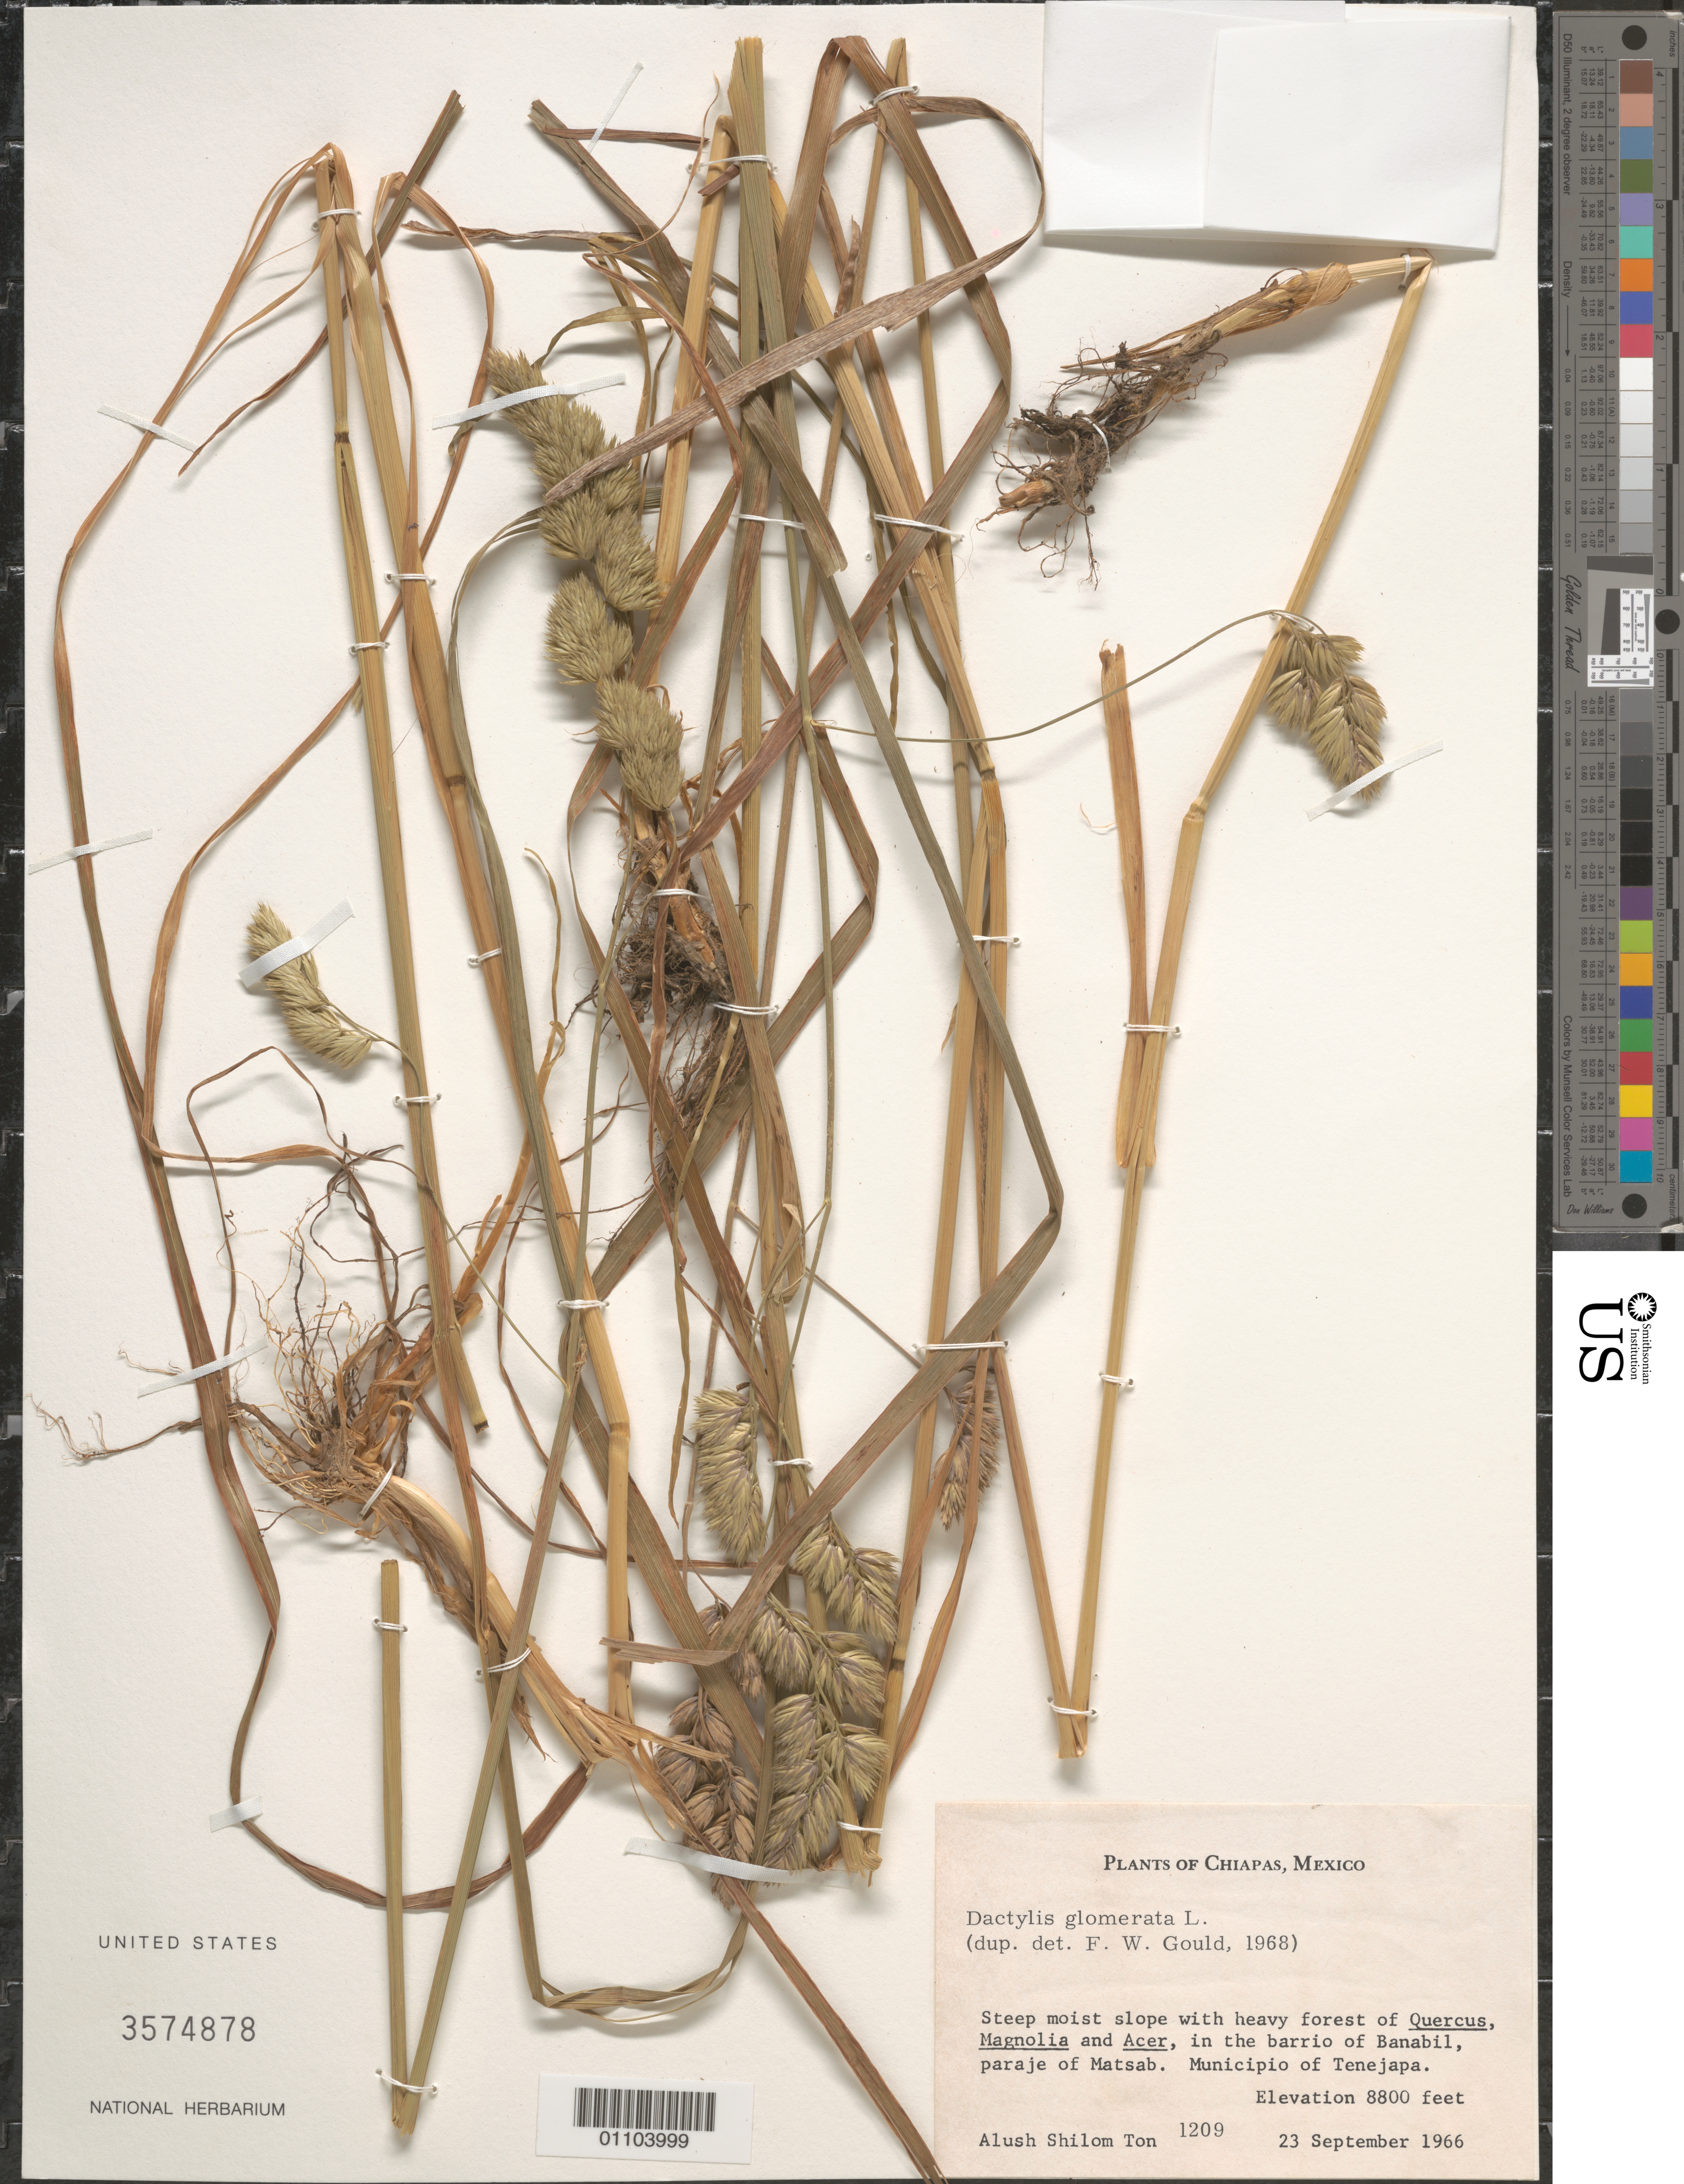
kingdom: Plantae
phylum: Tracheophyta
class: Liliopsida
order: Poales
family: Poaceae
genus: Dactylis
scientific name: Dactylis glomerata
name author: L.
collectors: A. S. Ton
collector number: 1209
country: Mexico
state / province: Chiapas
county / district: Tenejapa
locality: In the barrio of Banabil, paraje of Matsab.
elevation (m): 2682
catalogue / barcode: US 3574878